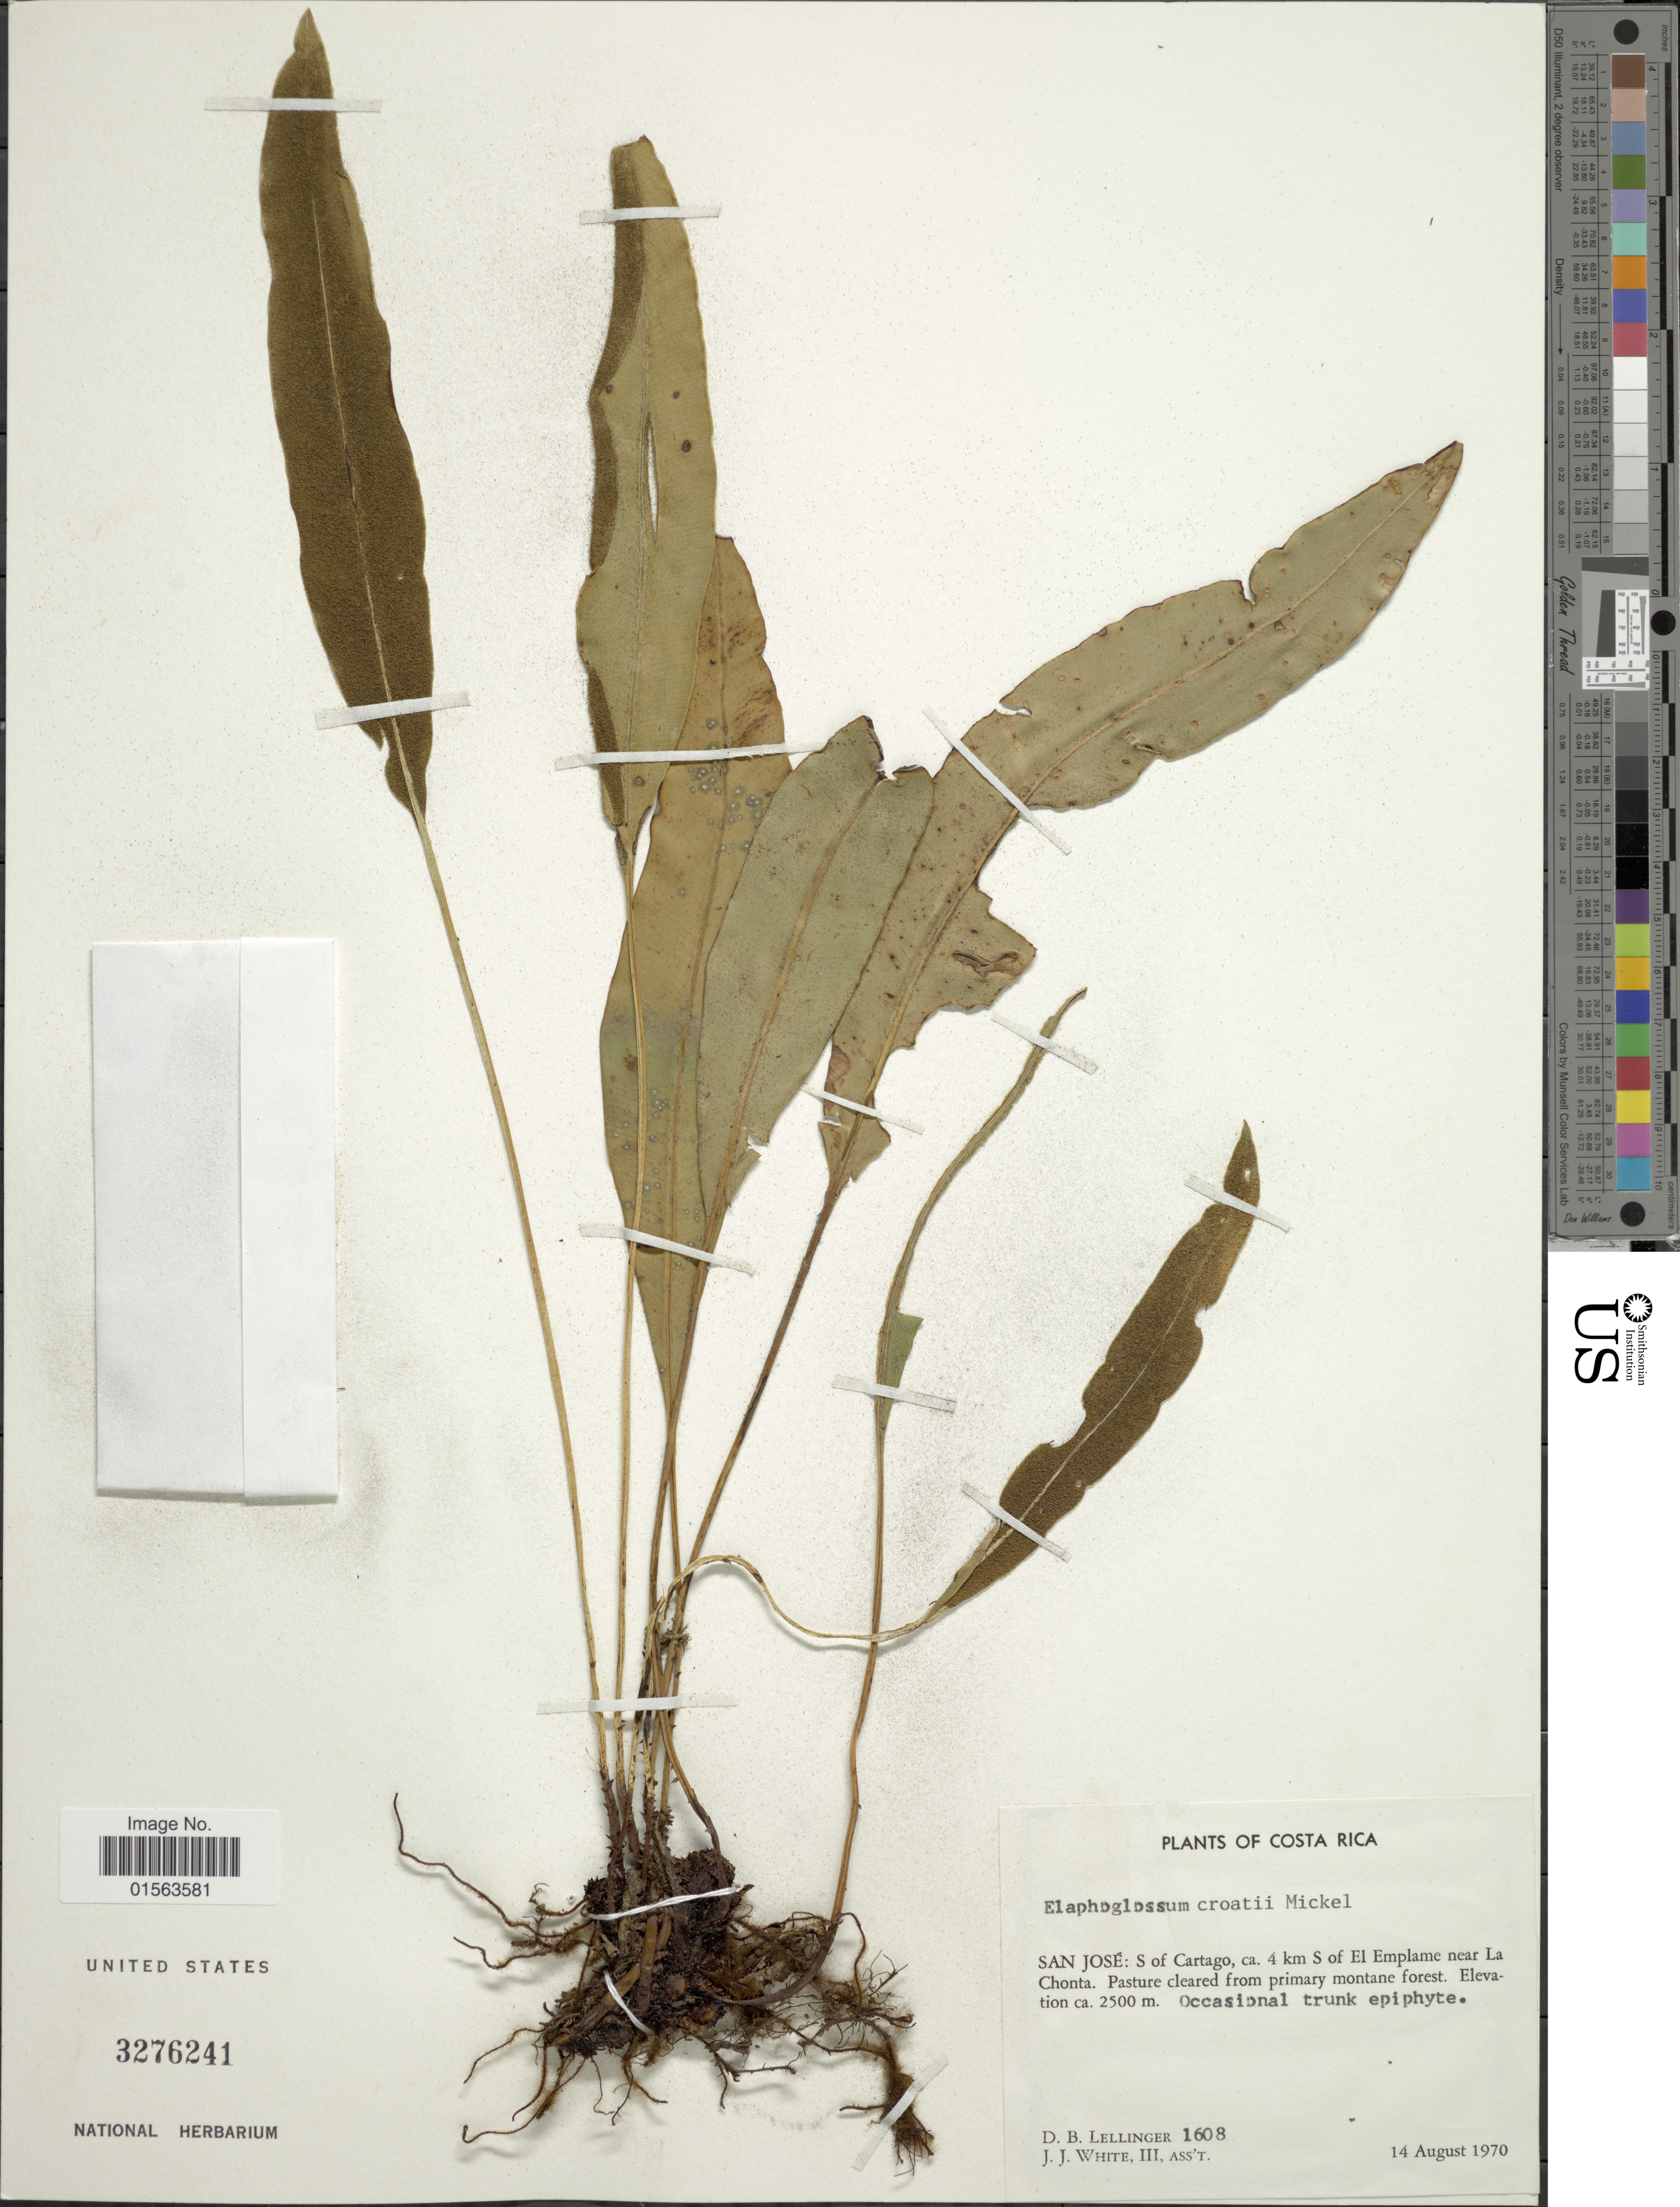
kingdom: Plantae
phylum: Tracheophyta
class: Polypodiopsida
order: Polypodiales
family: Dryopteridaceae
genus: Elaphoglossum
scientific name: Elaphoglossum croatii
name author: Mickel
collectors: D. B. Lellinger & J. J. White III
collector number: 1608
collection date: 1970-08-14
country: Costa Rica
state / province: San José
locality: San Jose: S of Cartago, ca 4 km S of El Empalme near La Chonta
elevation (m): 2500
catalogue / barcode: US 3276241